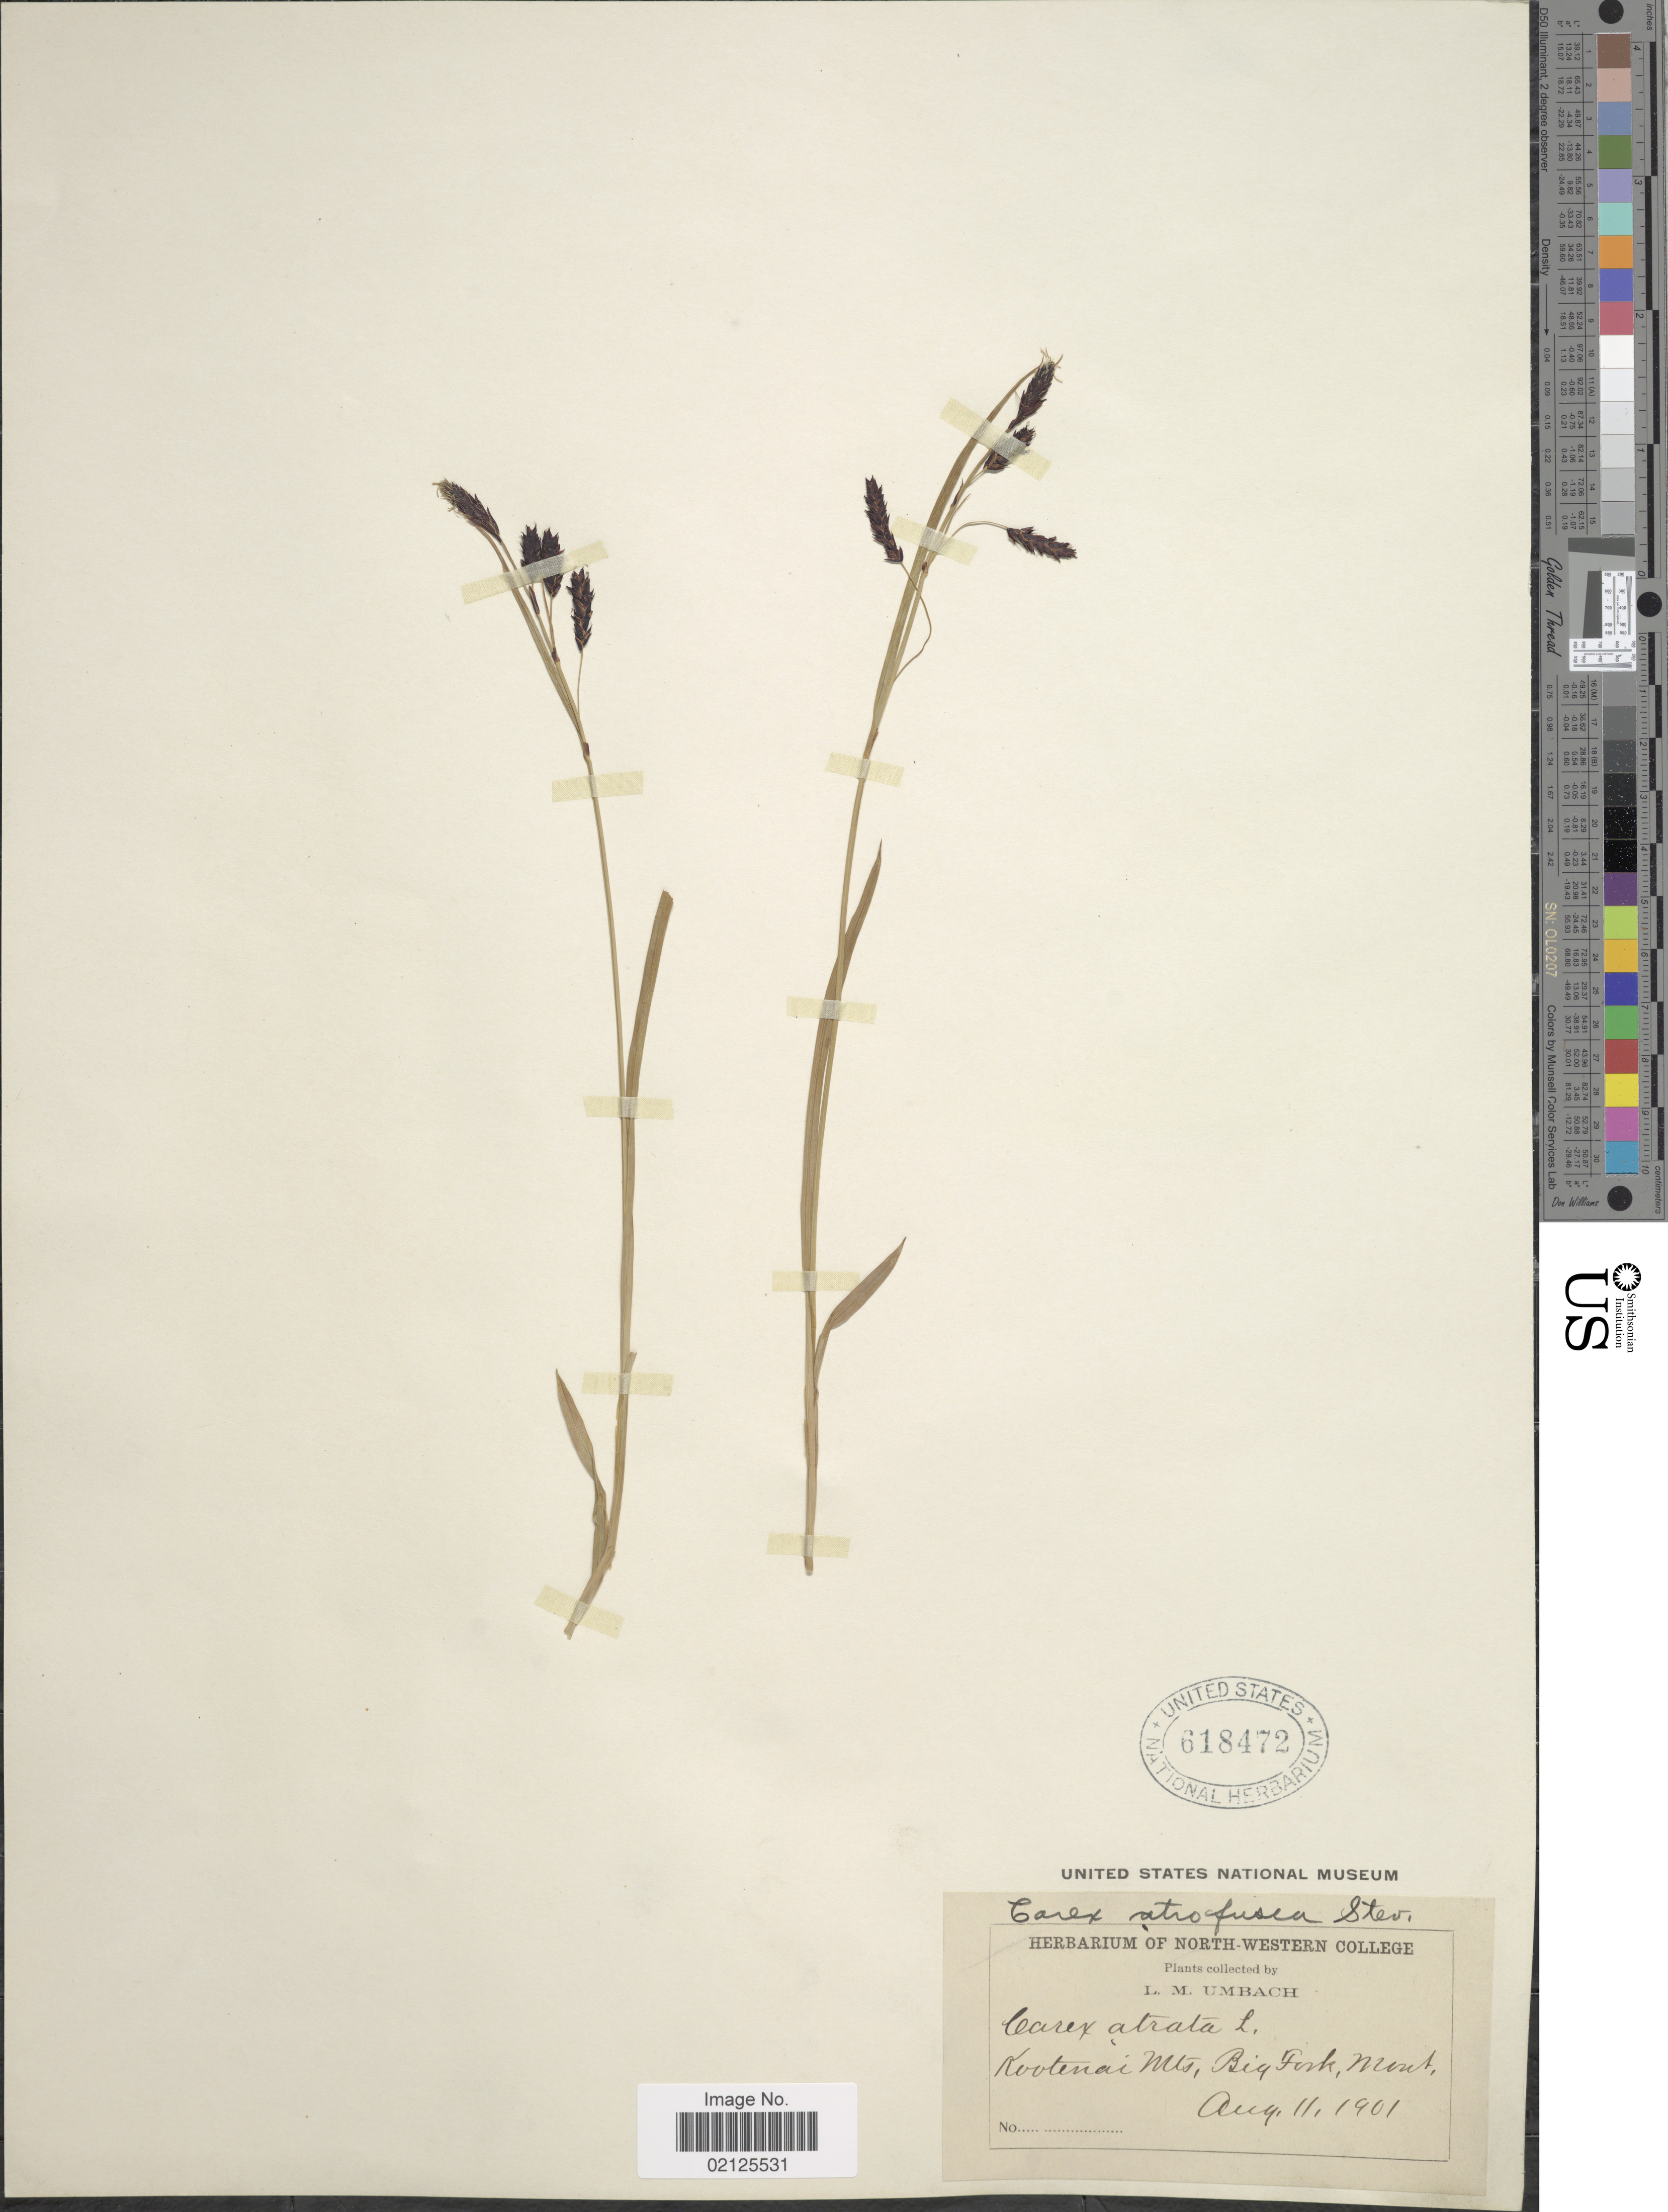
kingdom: Plantae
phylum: Tracheophyta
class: Liliopsida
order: Poales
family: Cyperaceae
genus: Carex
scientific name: Carex podocarpa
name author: R. Br.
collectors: L. M. Umbach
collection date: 1901-08-11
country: United States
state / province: Montana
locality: Kootenai Mts, Big Fork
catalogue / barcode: US 618472